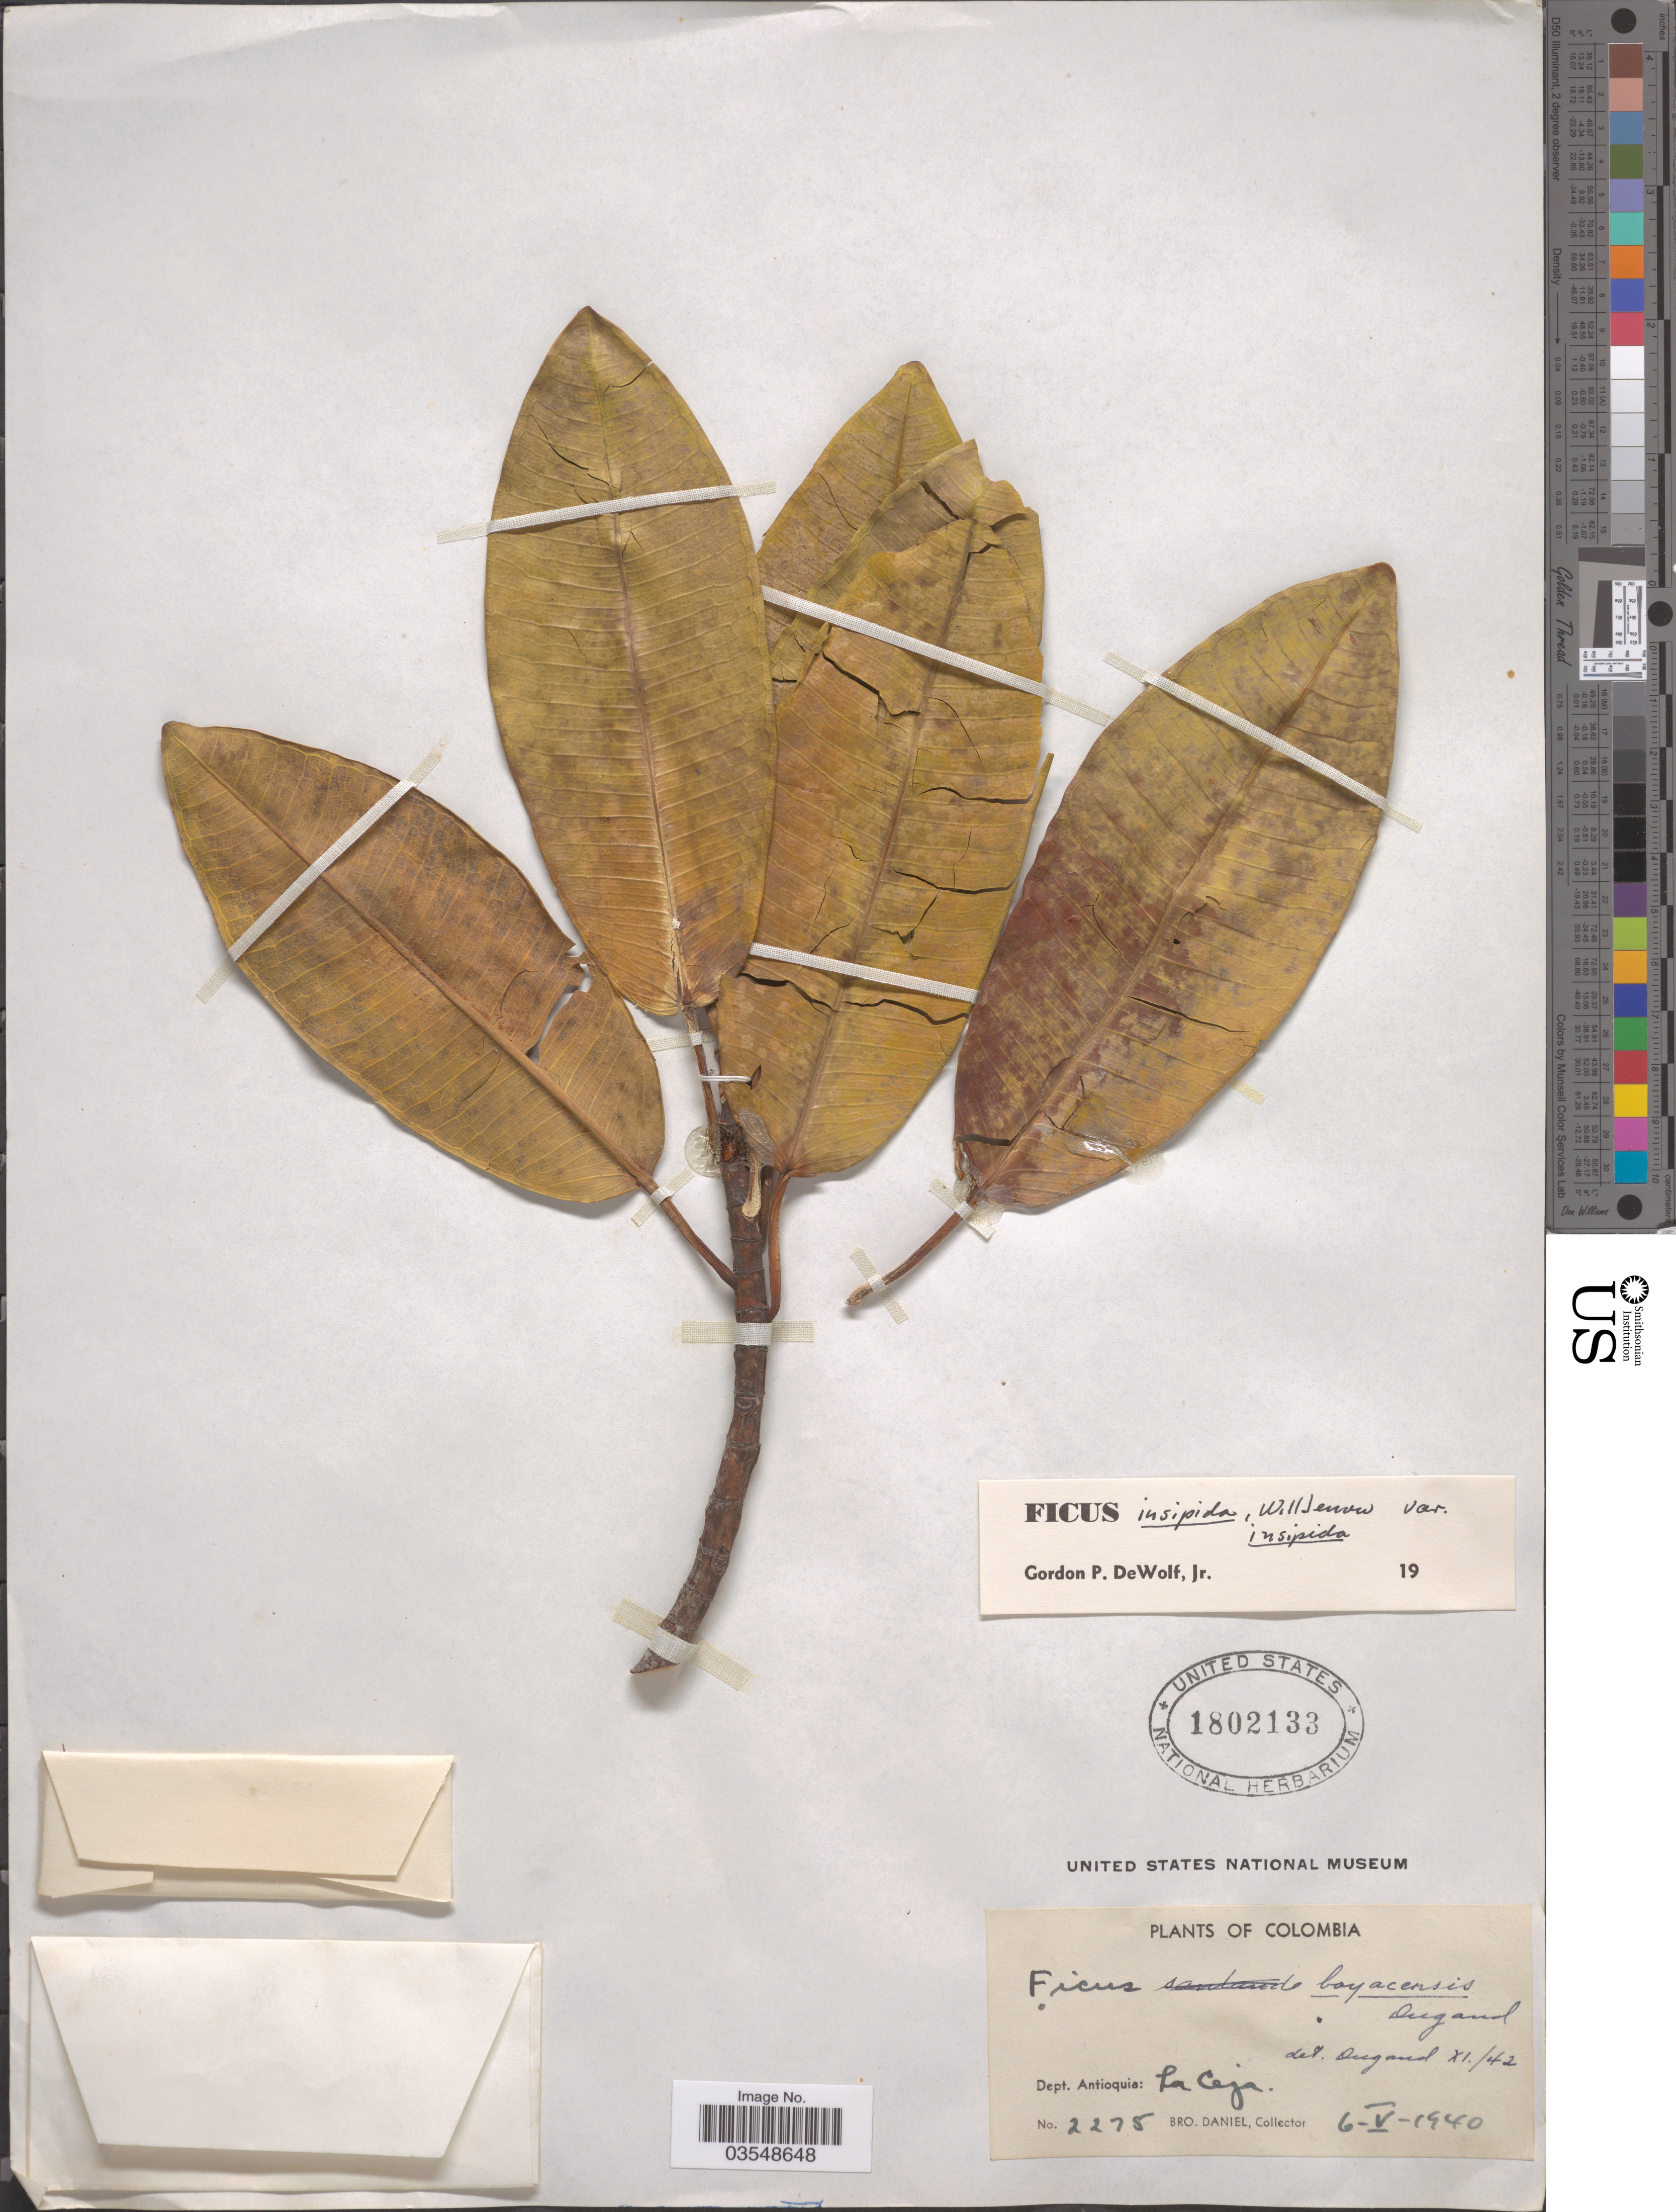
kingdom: Plantae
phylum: Tracheophyta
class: Magnoliopsida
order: Rosales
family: Moraceae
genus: Ficus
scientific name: Ficus glabrata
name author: Kunth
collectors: Bro. Daniel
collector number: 2275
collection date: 1940-05-06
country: Colombia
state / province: Antioquia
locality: Dept. Antioquia: La Ceja.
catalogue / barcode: US 1802133